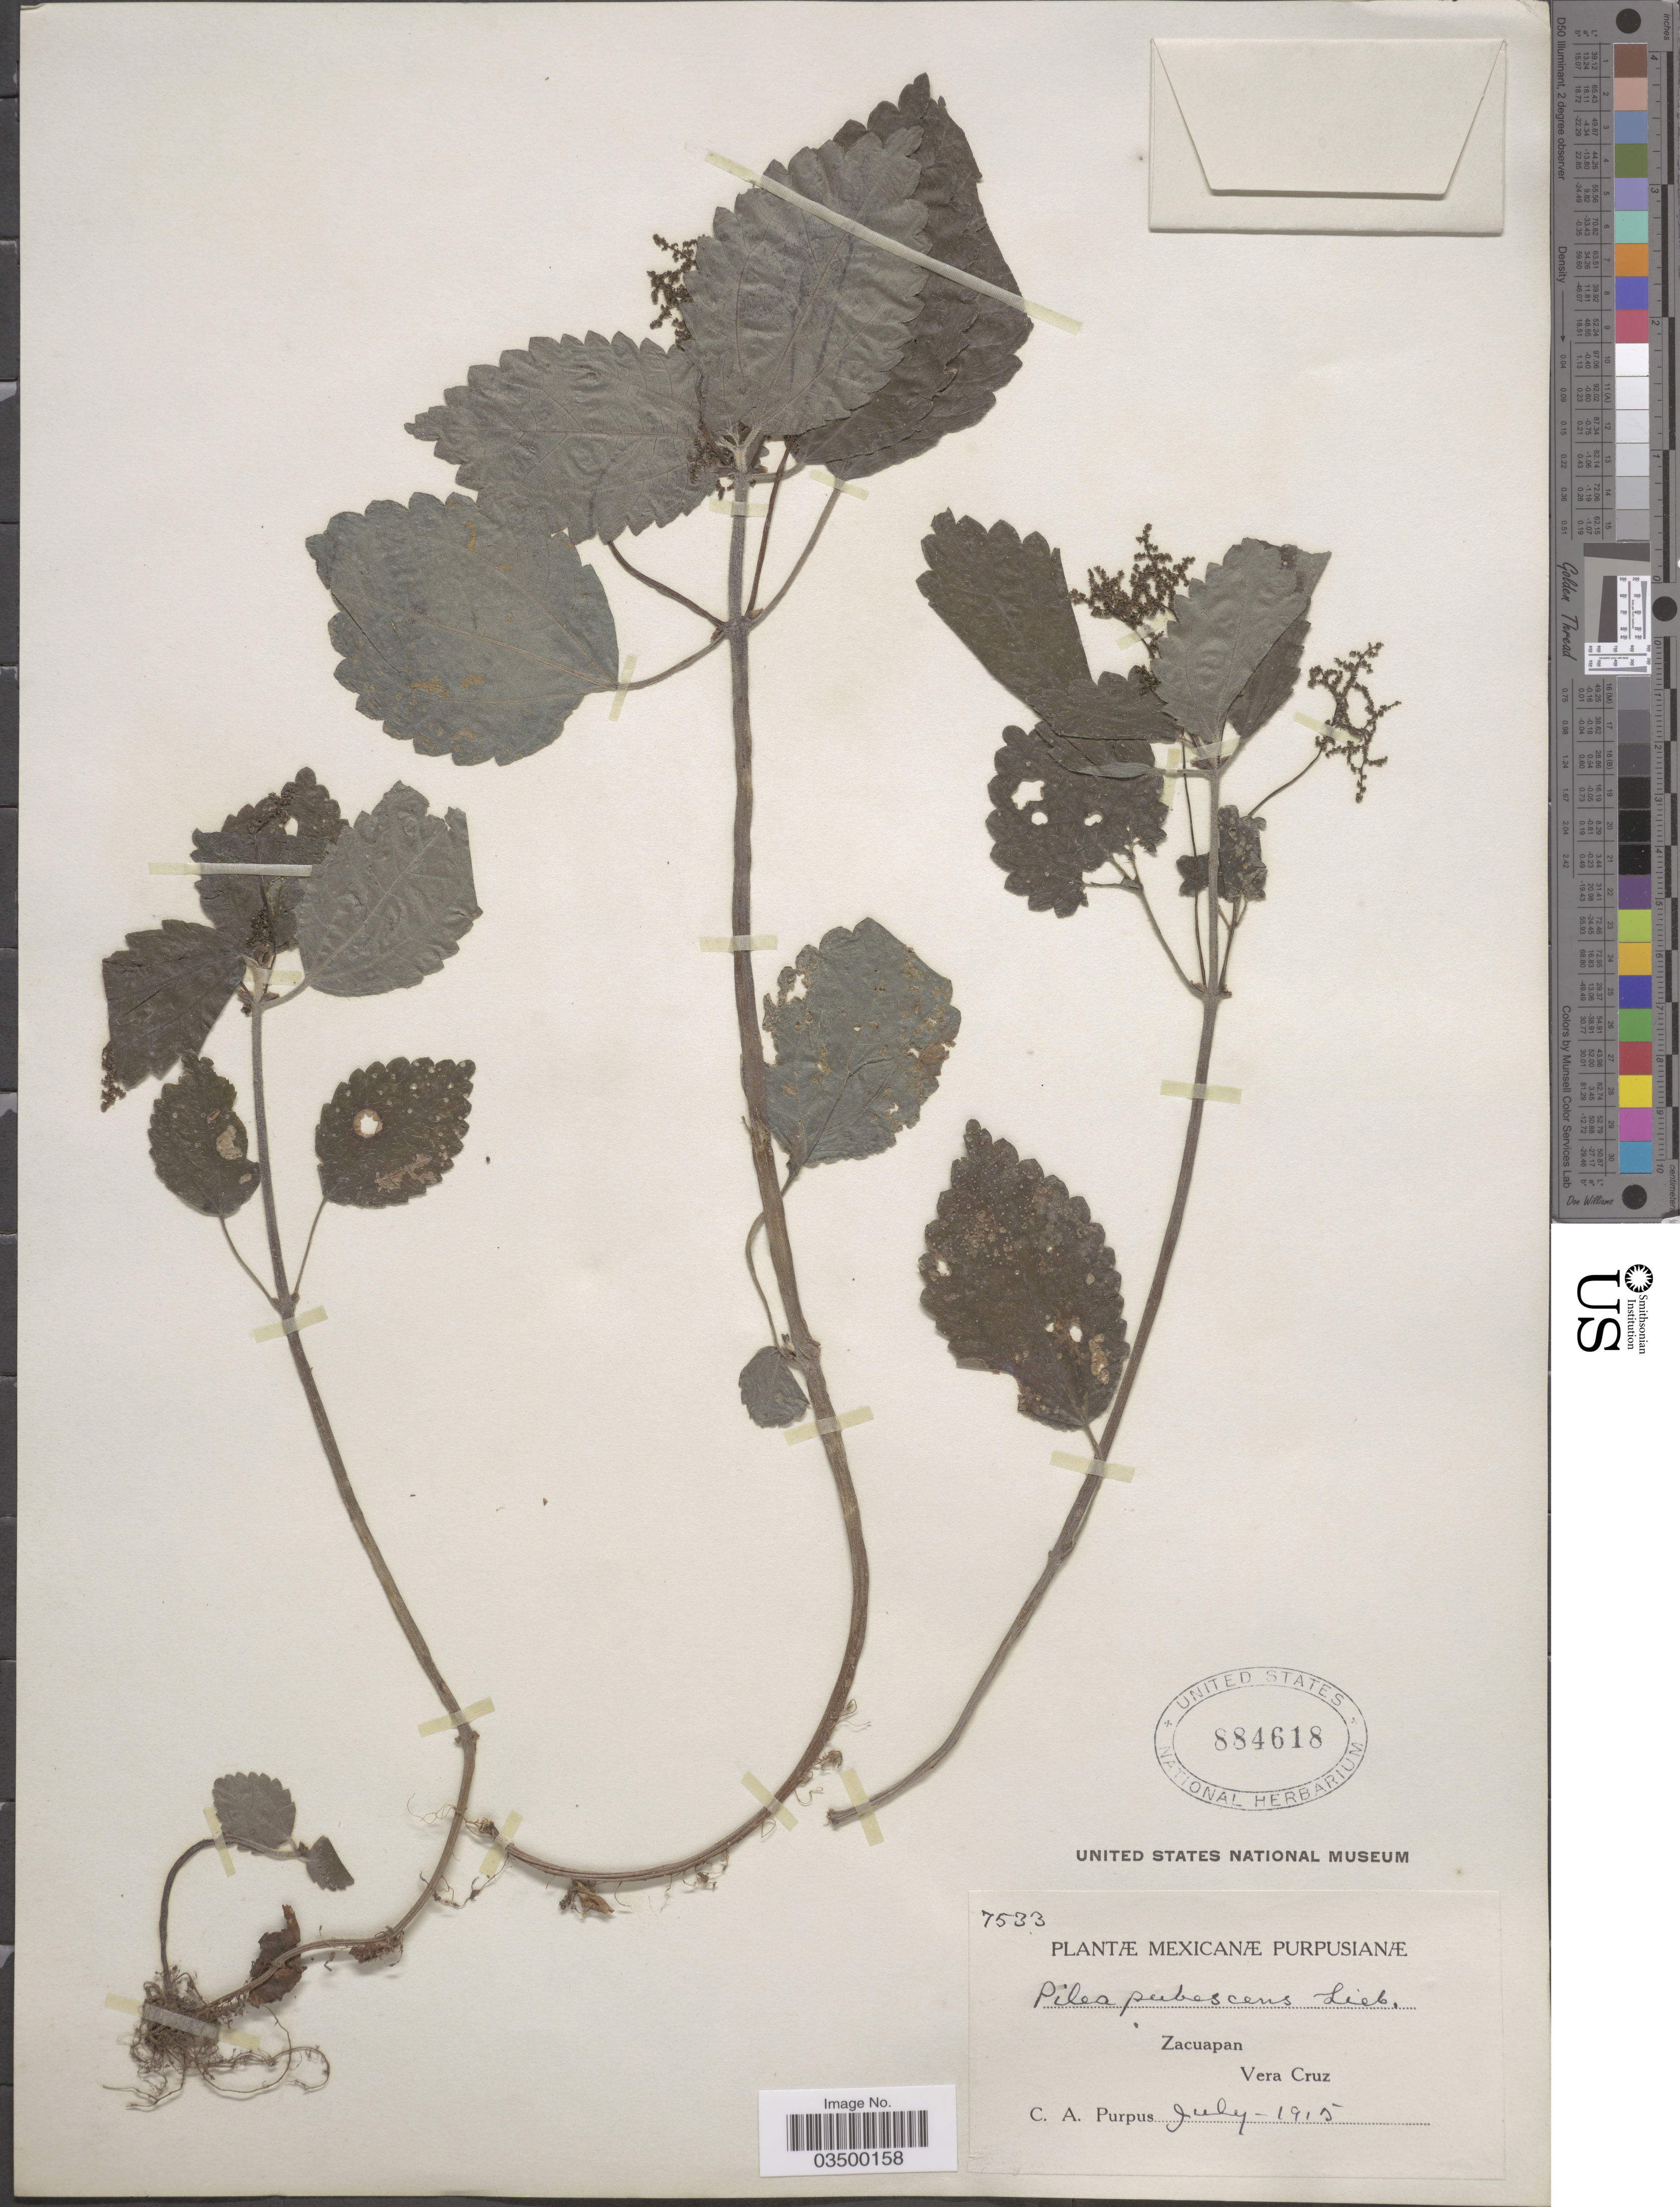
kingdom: Plantae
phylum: Tracheophyta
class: Magnoliopsida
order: Rosales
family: Urticaceae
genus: Pilea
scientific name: Pilea pubescens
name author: Liebm.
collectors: C. A. Purpus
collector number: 7533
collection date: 1915-07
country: Mexico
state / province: Veracruz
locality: Zacuapan. Vera Cruz.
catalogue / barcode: US 884618